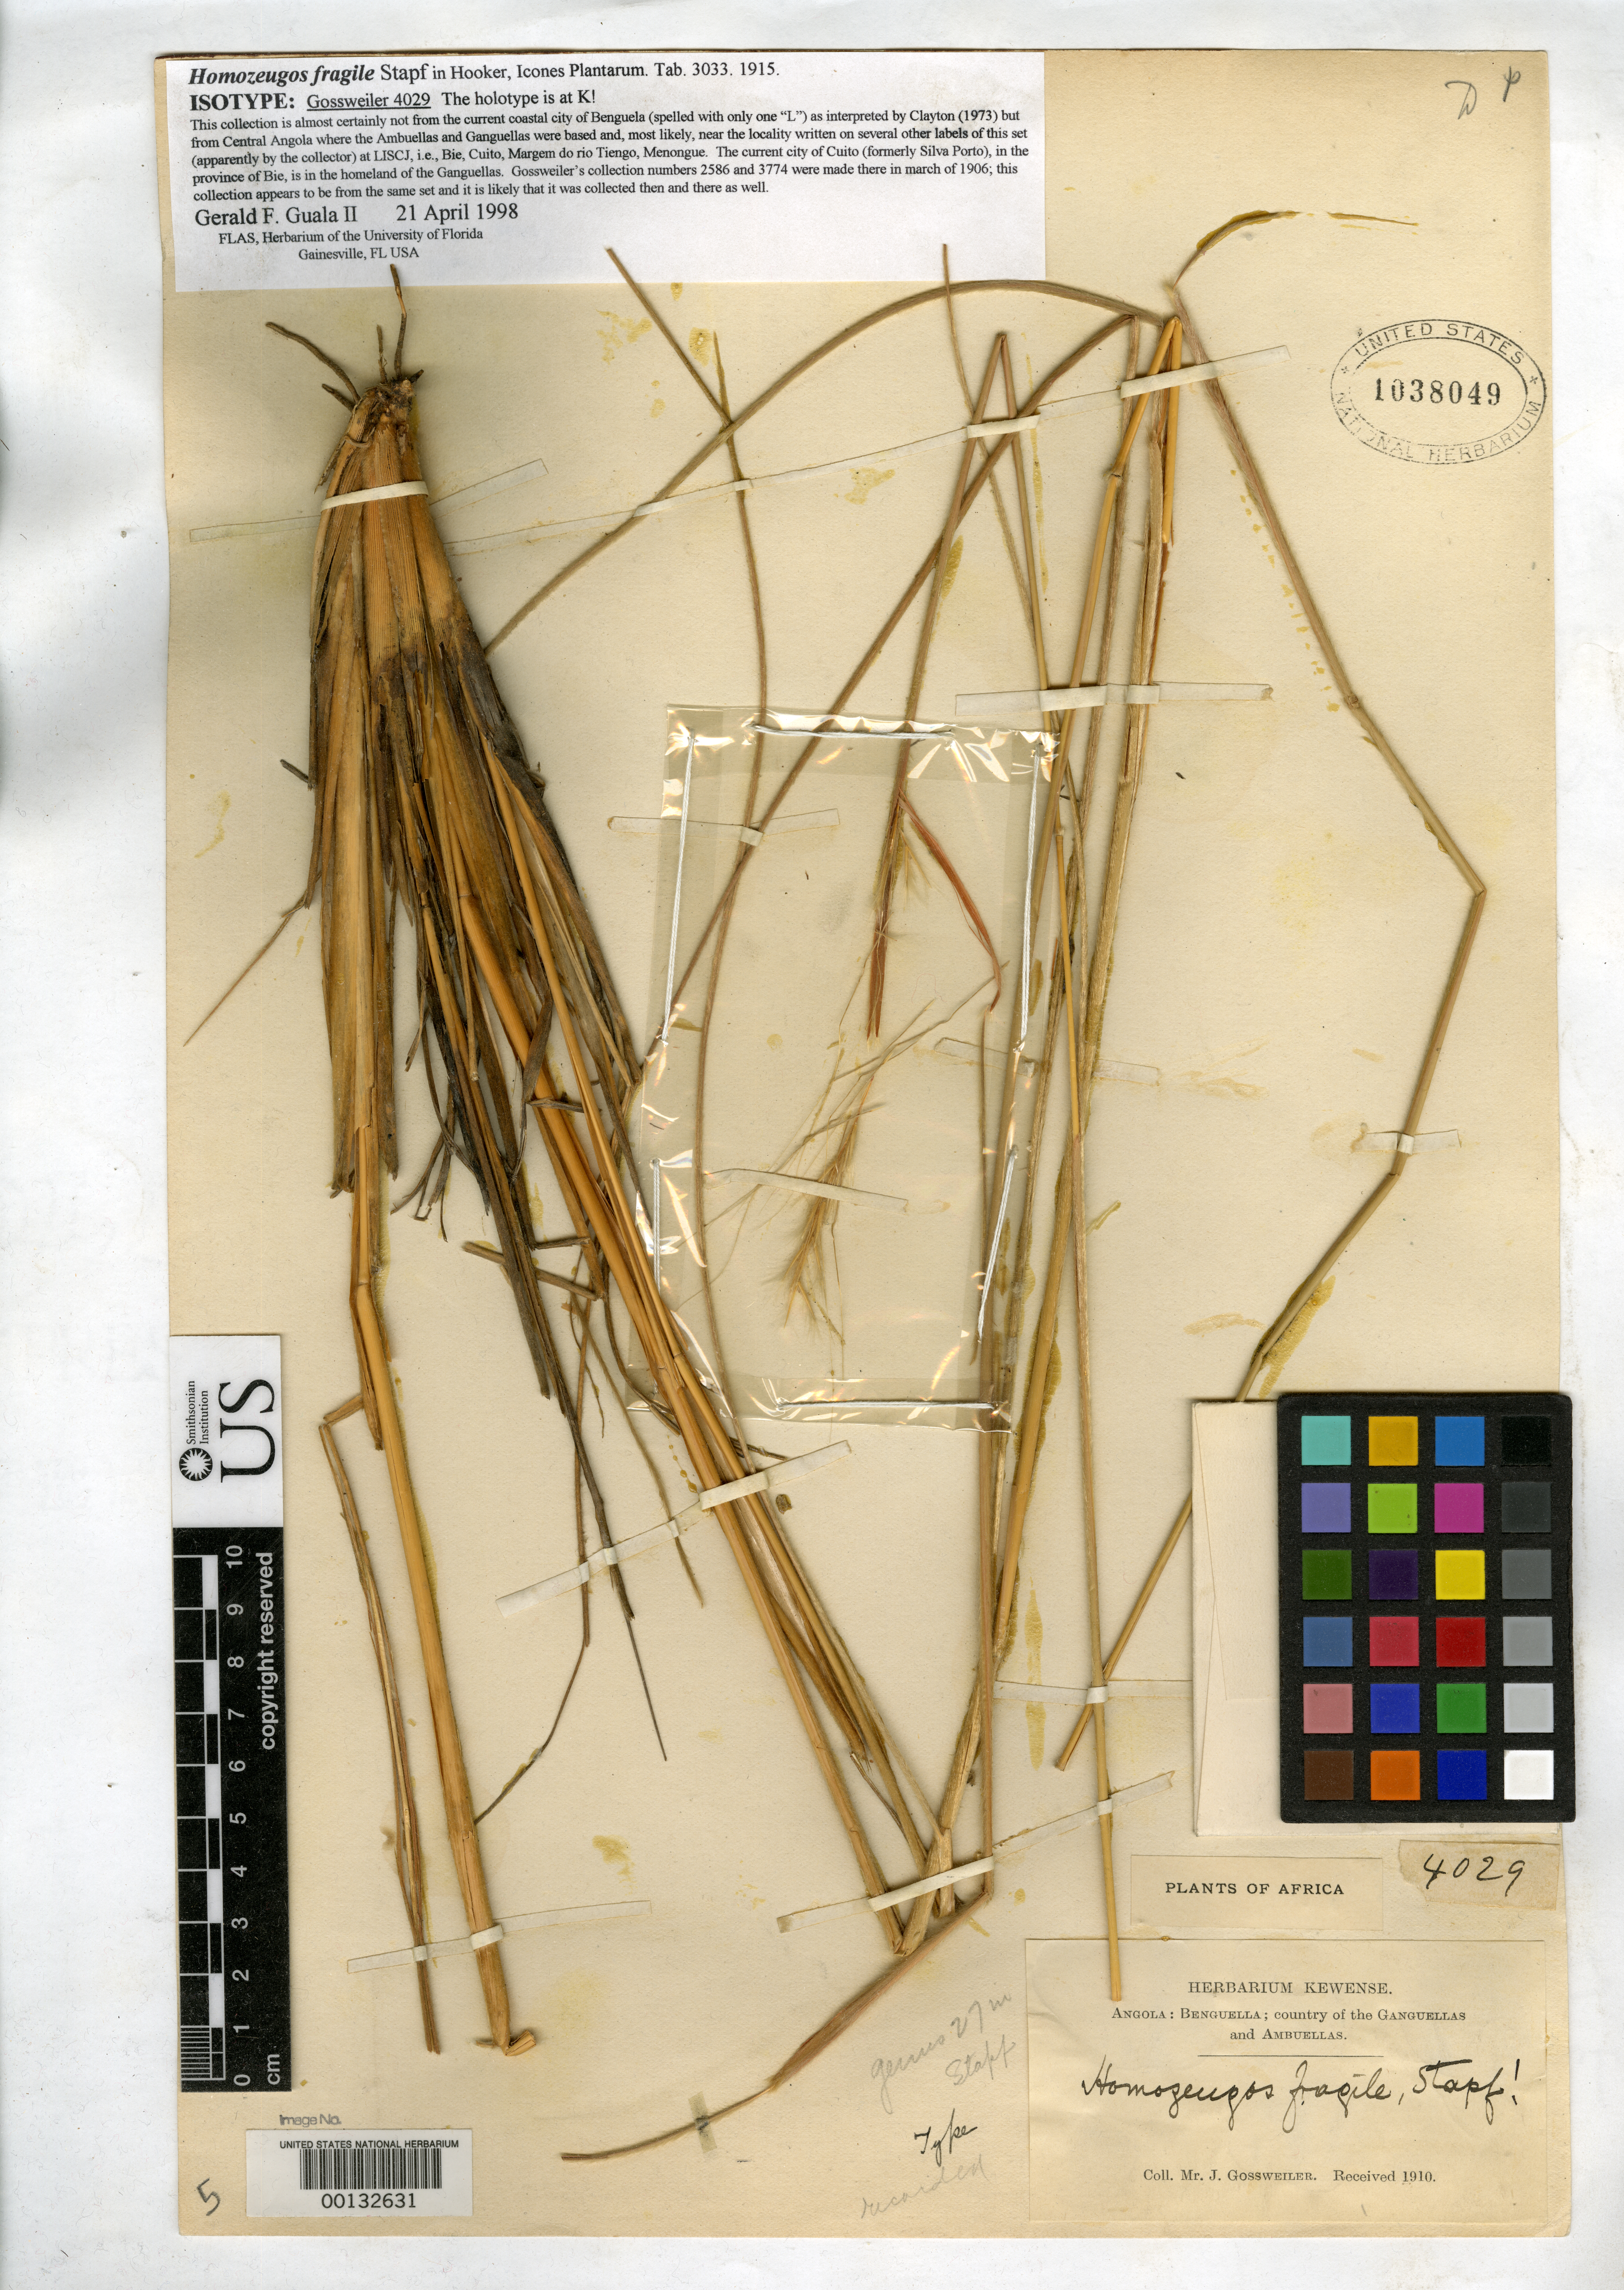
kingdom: Plantae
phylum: Tracheophyta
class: Liliopsida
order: Poales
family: Poaceae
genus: Homozeugos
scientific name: Homozeugos fragile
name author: Stapf in Hook.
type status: Isotype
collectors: J. Gossweiler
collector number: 4029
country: Angola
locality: Benguella, country of Ganguellas and Ambuellas.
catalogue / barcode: US 1038049